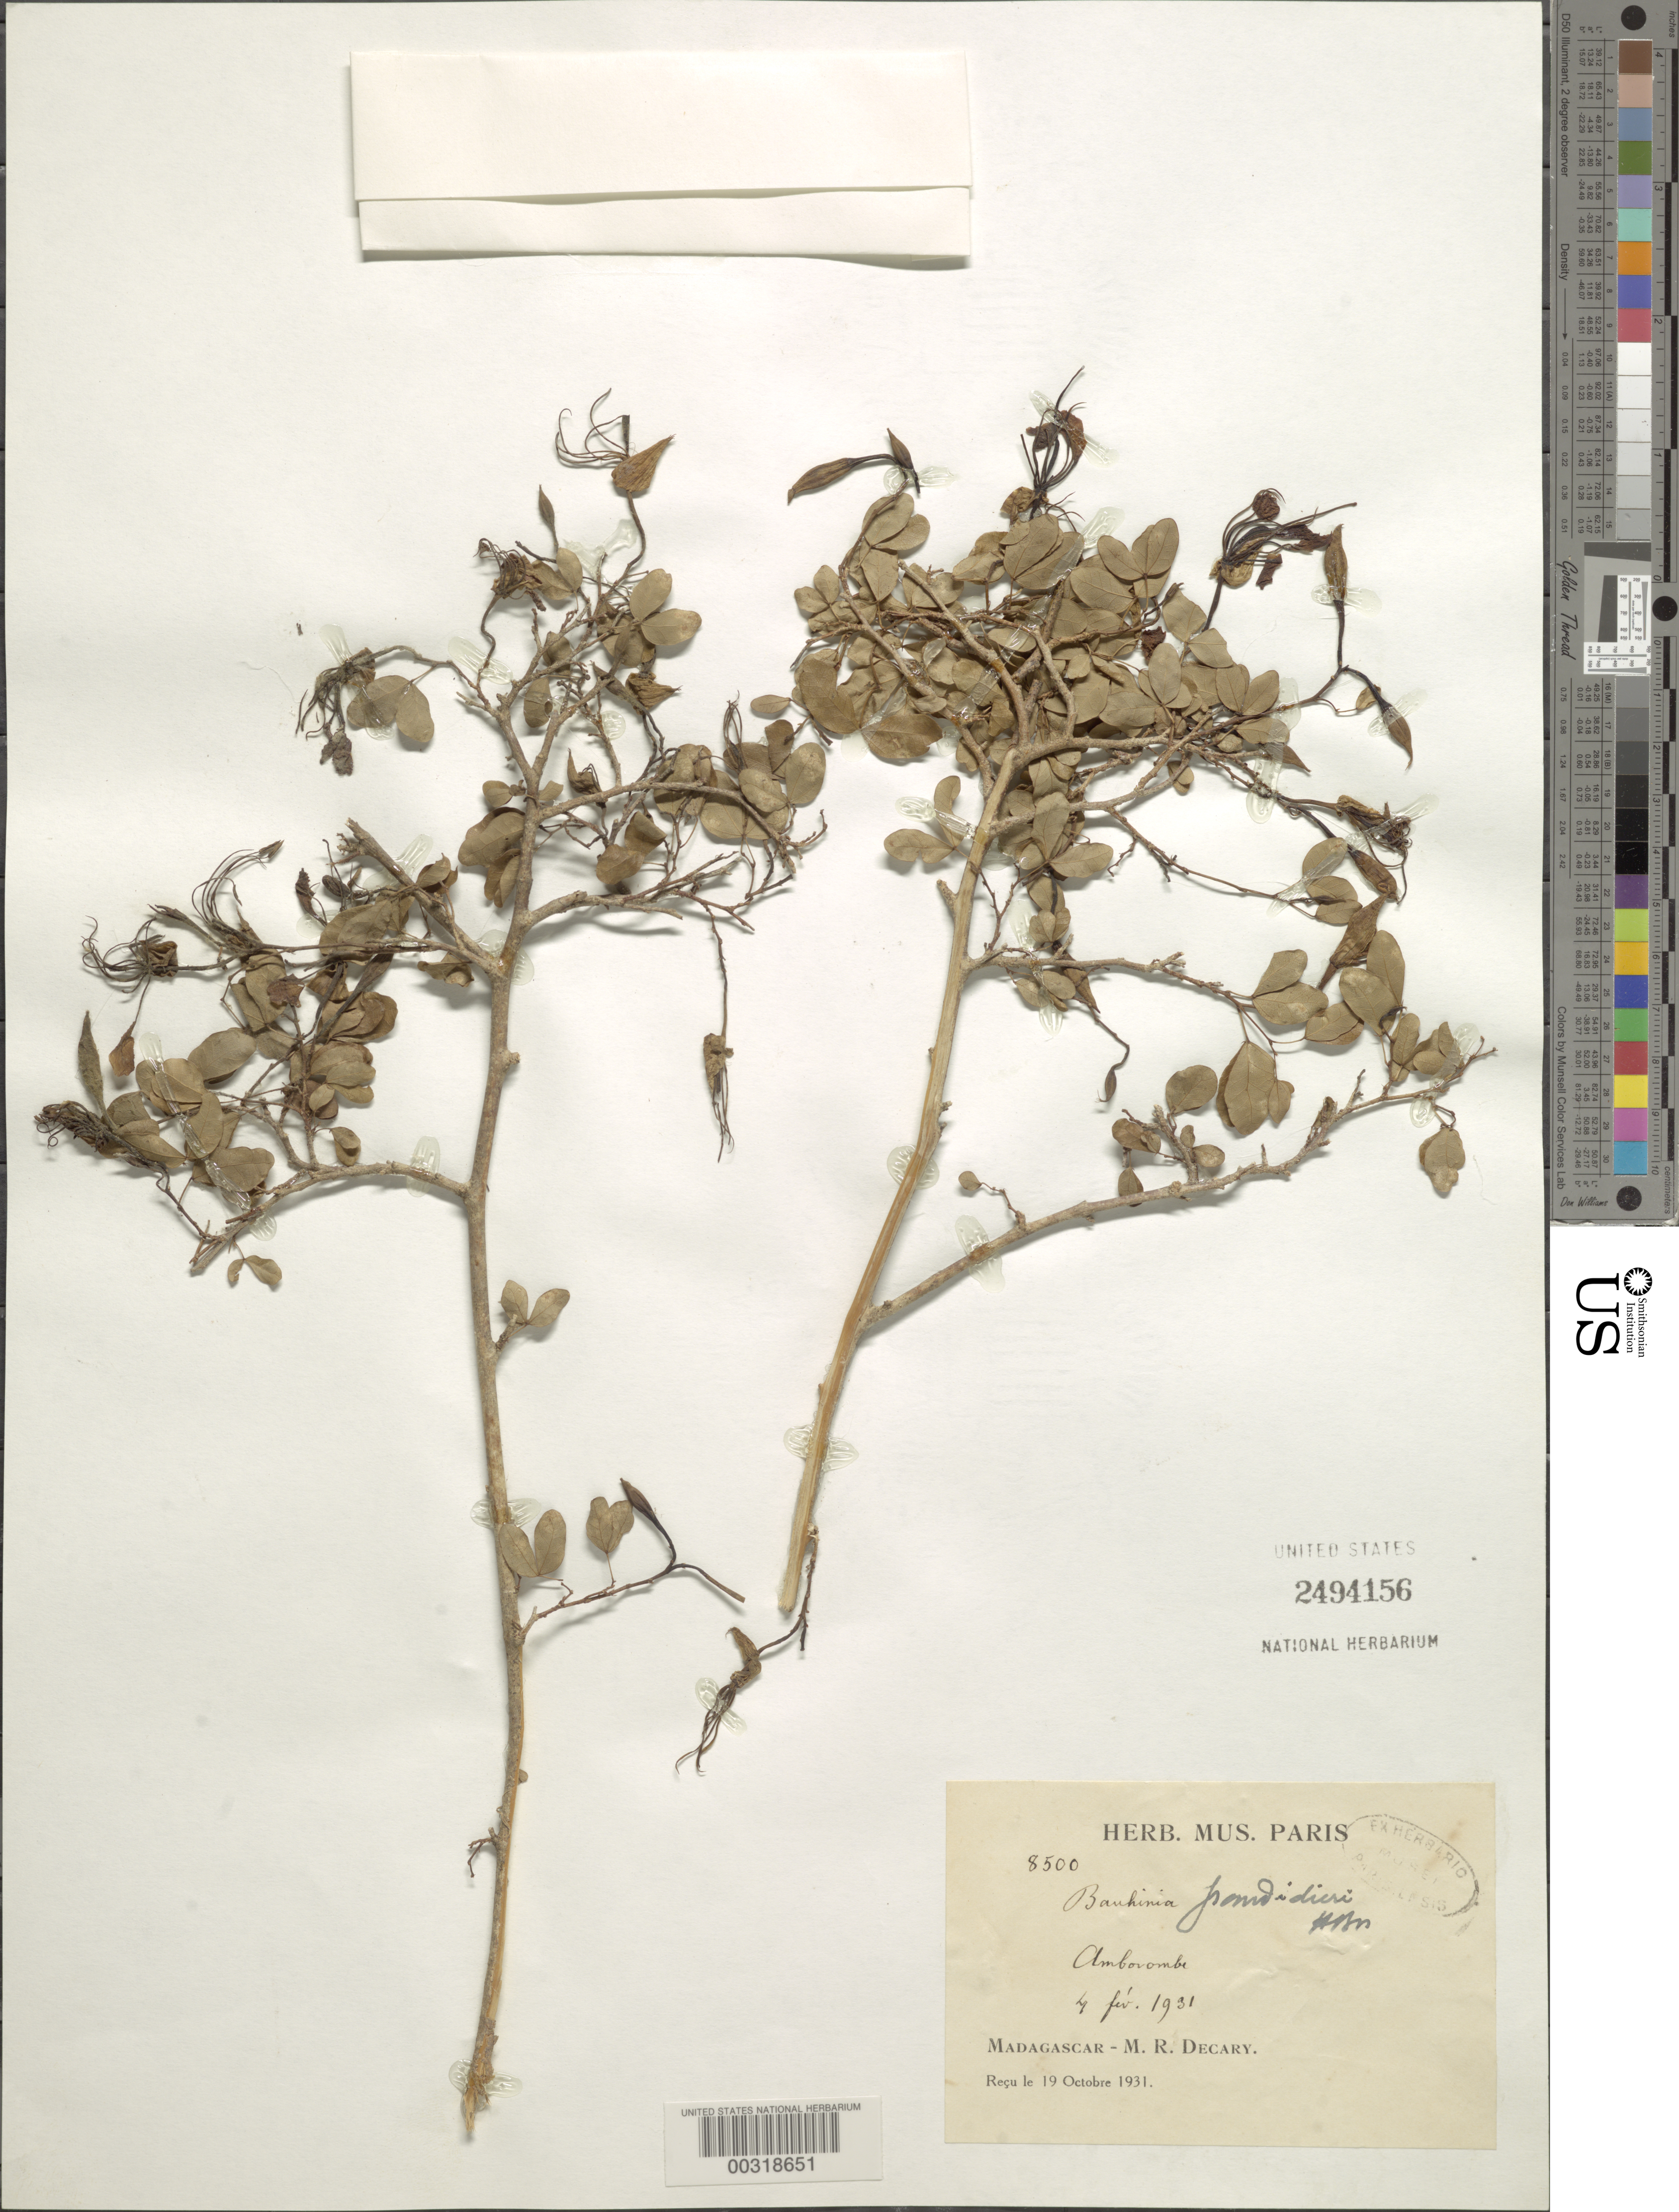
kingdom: Plantae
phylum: Tracheophyta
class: Magnoliopsida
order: Fabales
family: Fabaceae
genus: Bauhinia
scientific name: Bauhinia sp.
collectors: R. Decary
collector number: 8500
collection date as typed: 04 Feb 1931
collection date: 1931-02-04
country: Madagascar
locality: Amborombi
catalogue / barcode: US 2494156